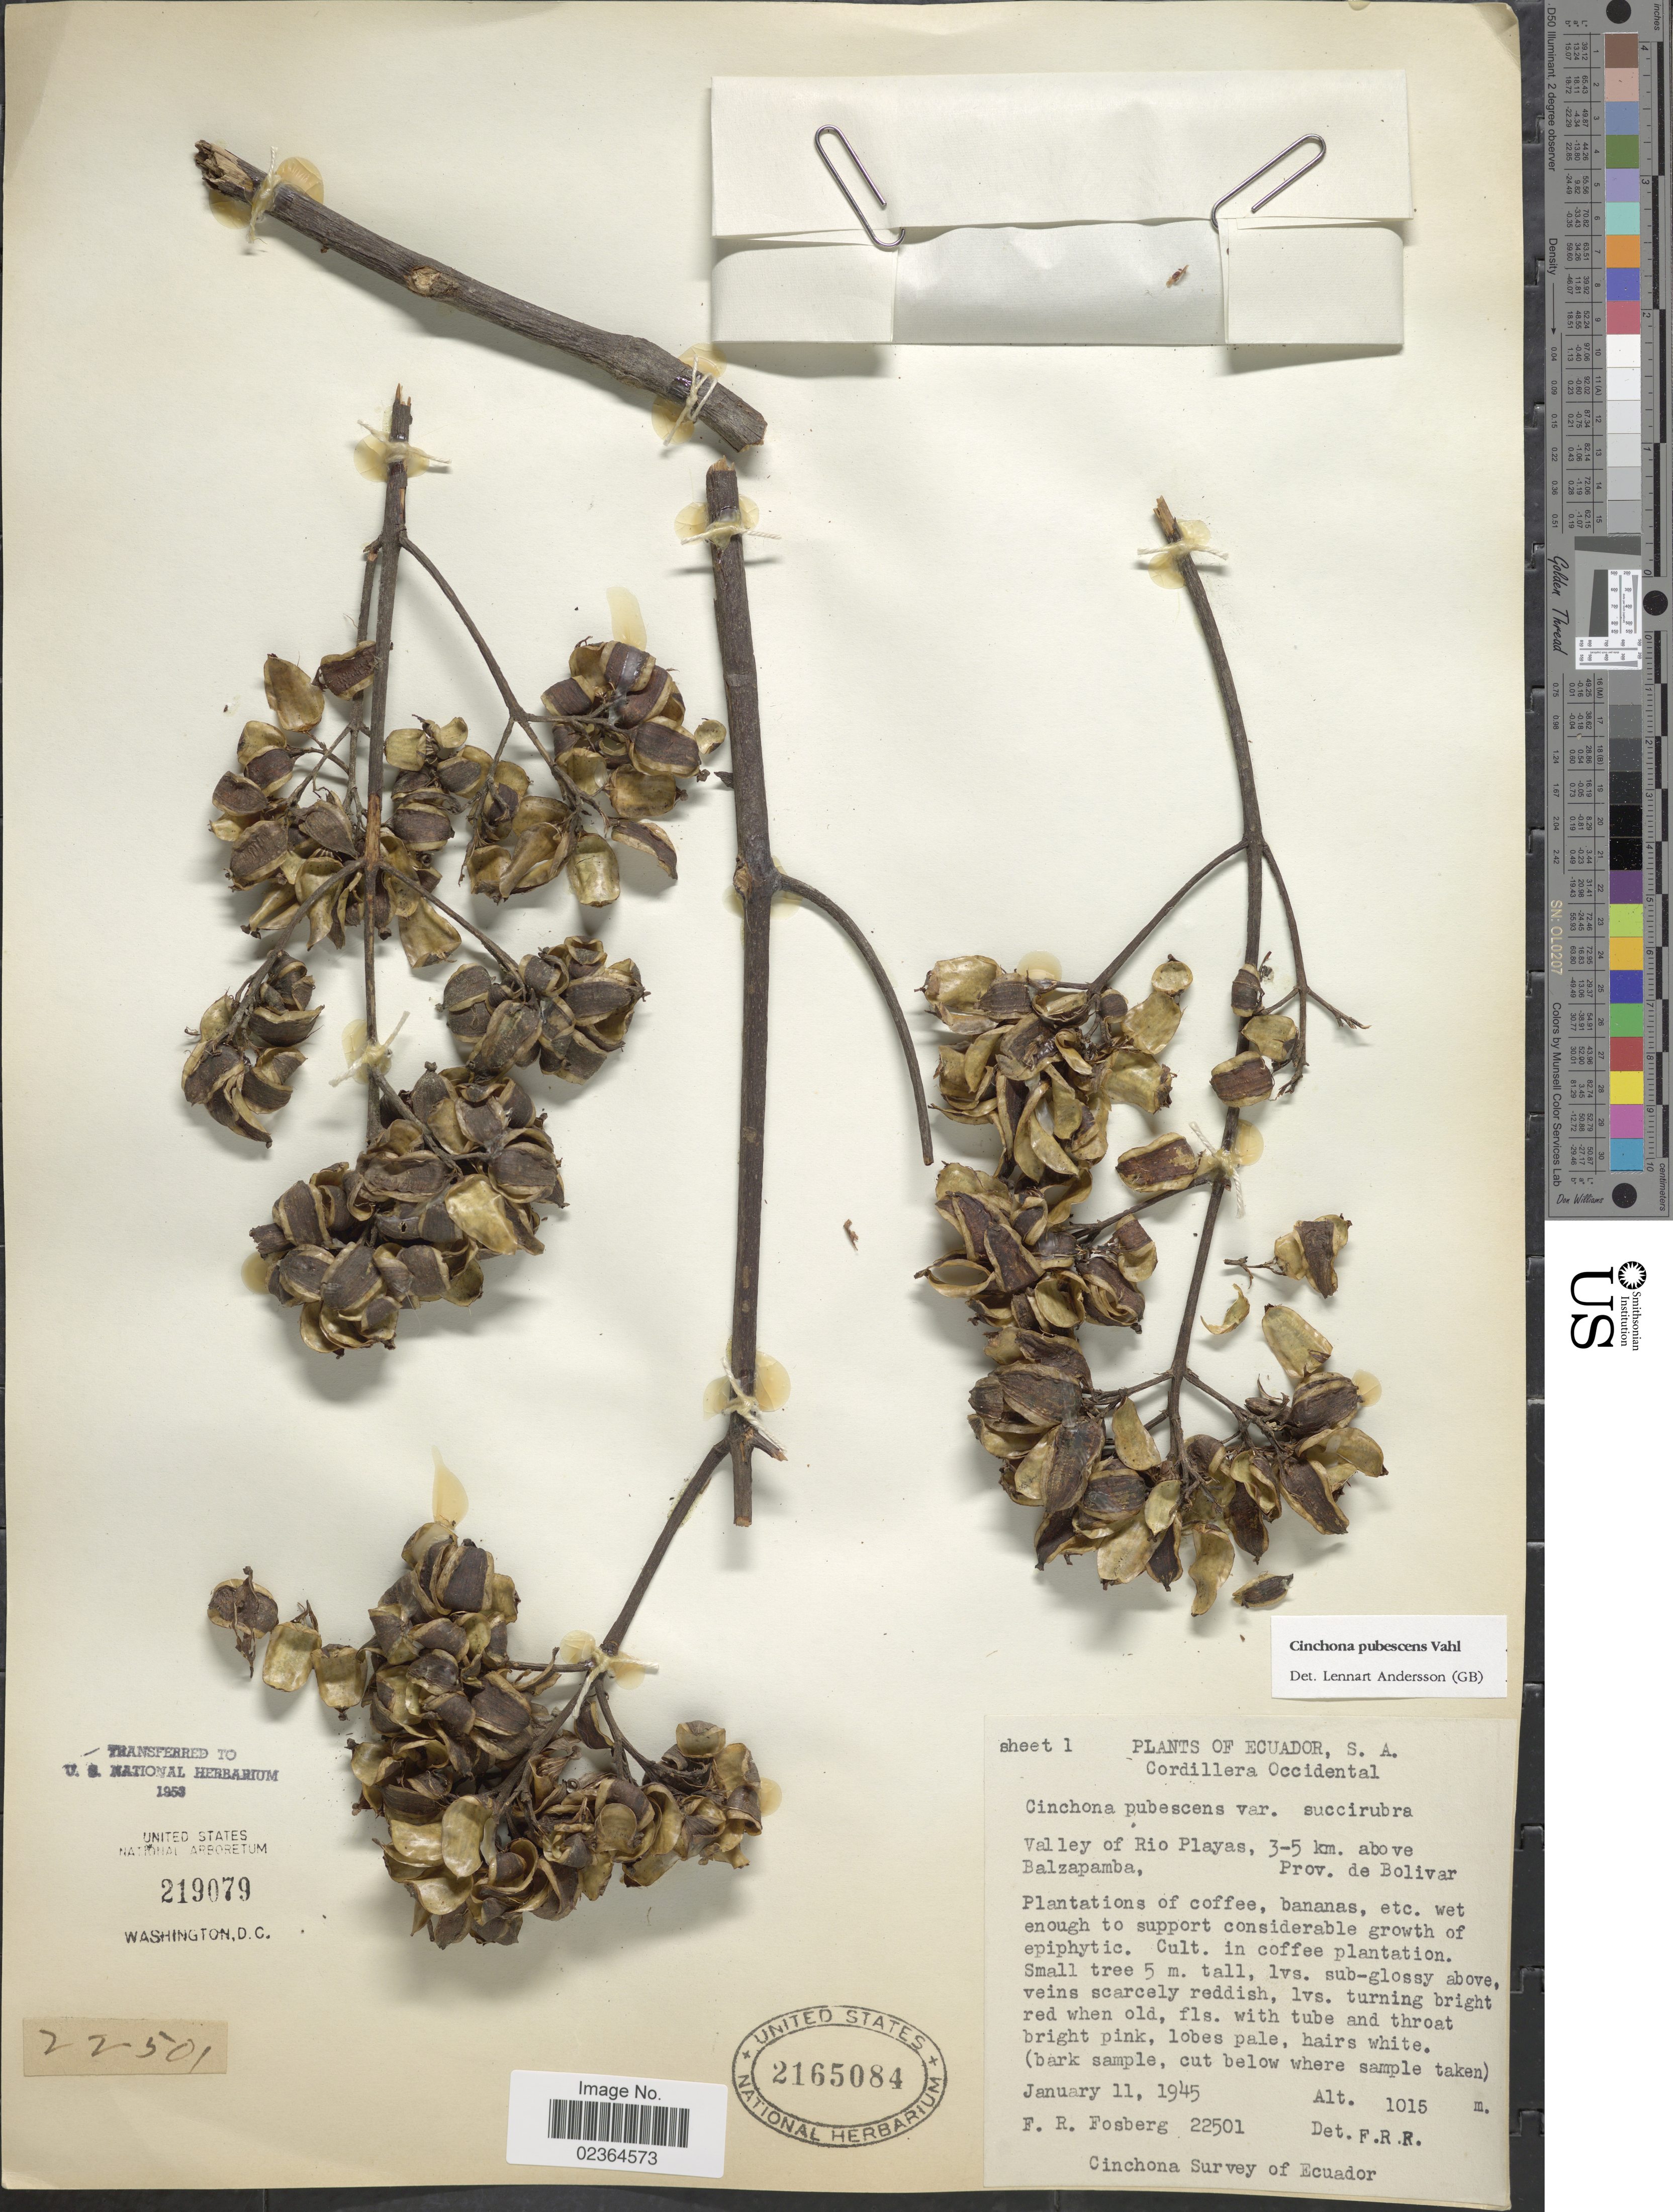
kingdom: Plantae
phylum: Tracheophyta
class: Magnoliopsida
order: Gentianales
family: Rubiaceae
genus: Cinchona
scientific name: Cinchona pubescens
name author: Vahl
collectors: F. R. Fosberg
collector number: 22501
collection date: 1945-01-11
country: Ecuador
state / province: Bolívar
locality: Cordillera Occidental. Valley of Rio Playas, 3-5 km. above Balzapamba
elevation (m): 1015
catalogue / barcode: US 2165084